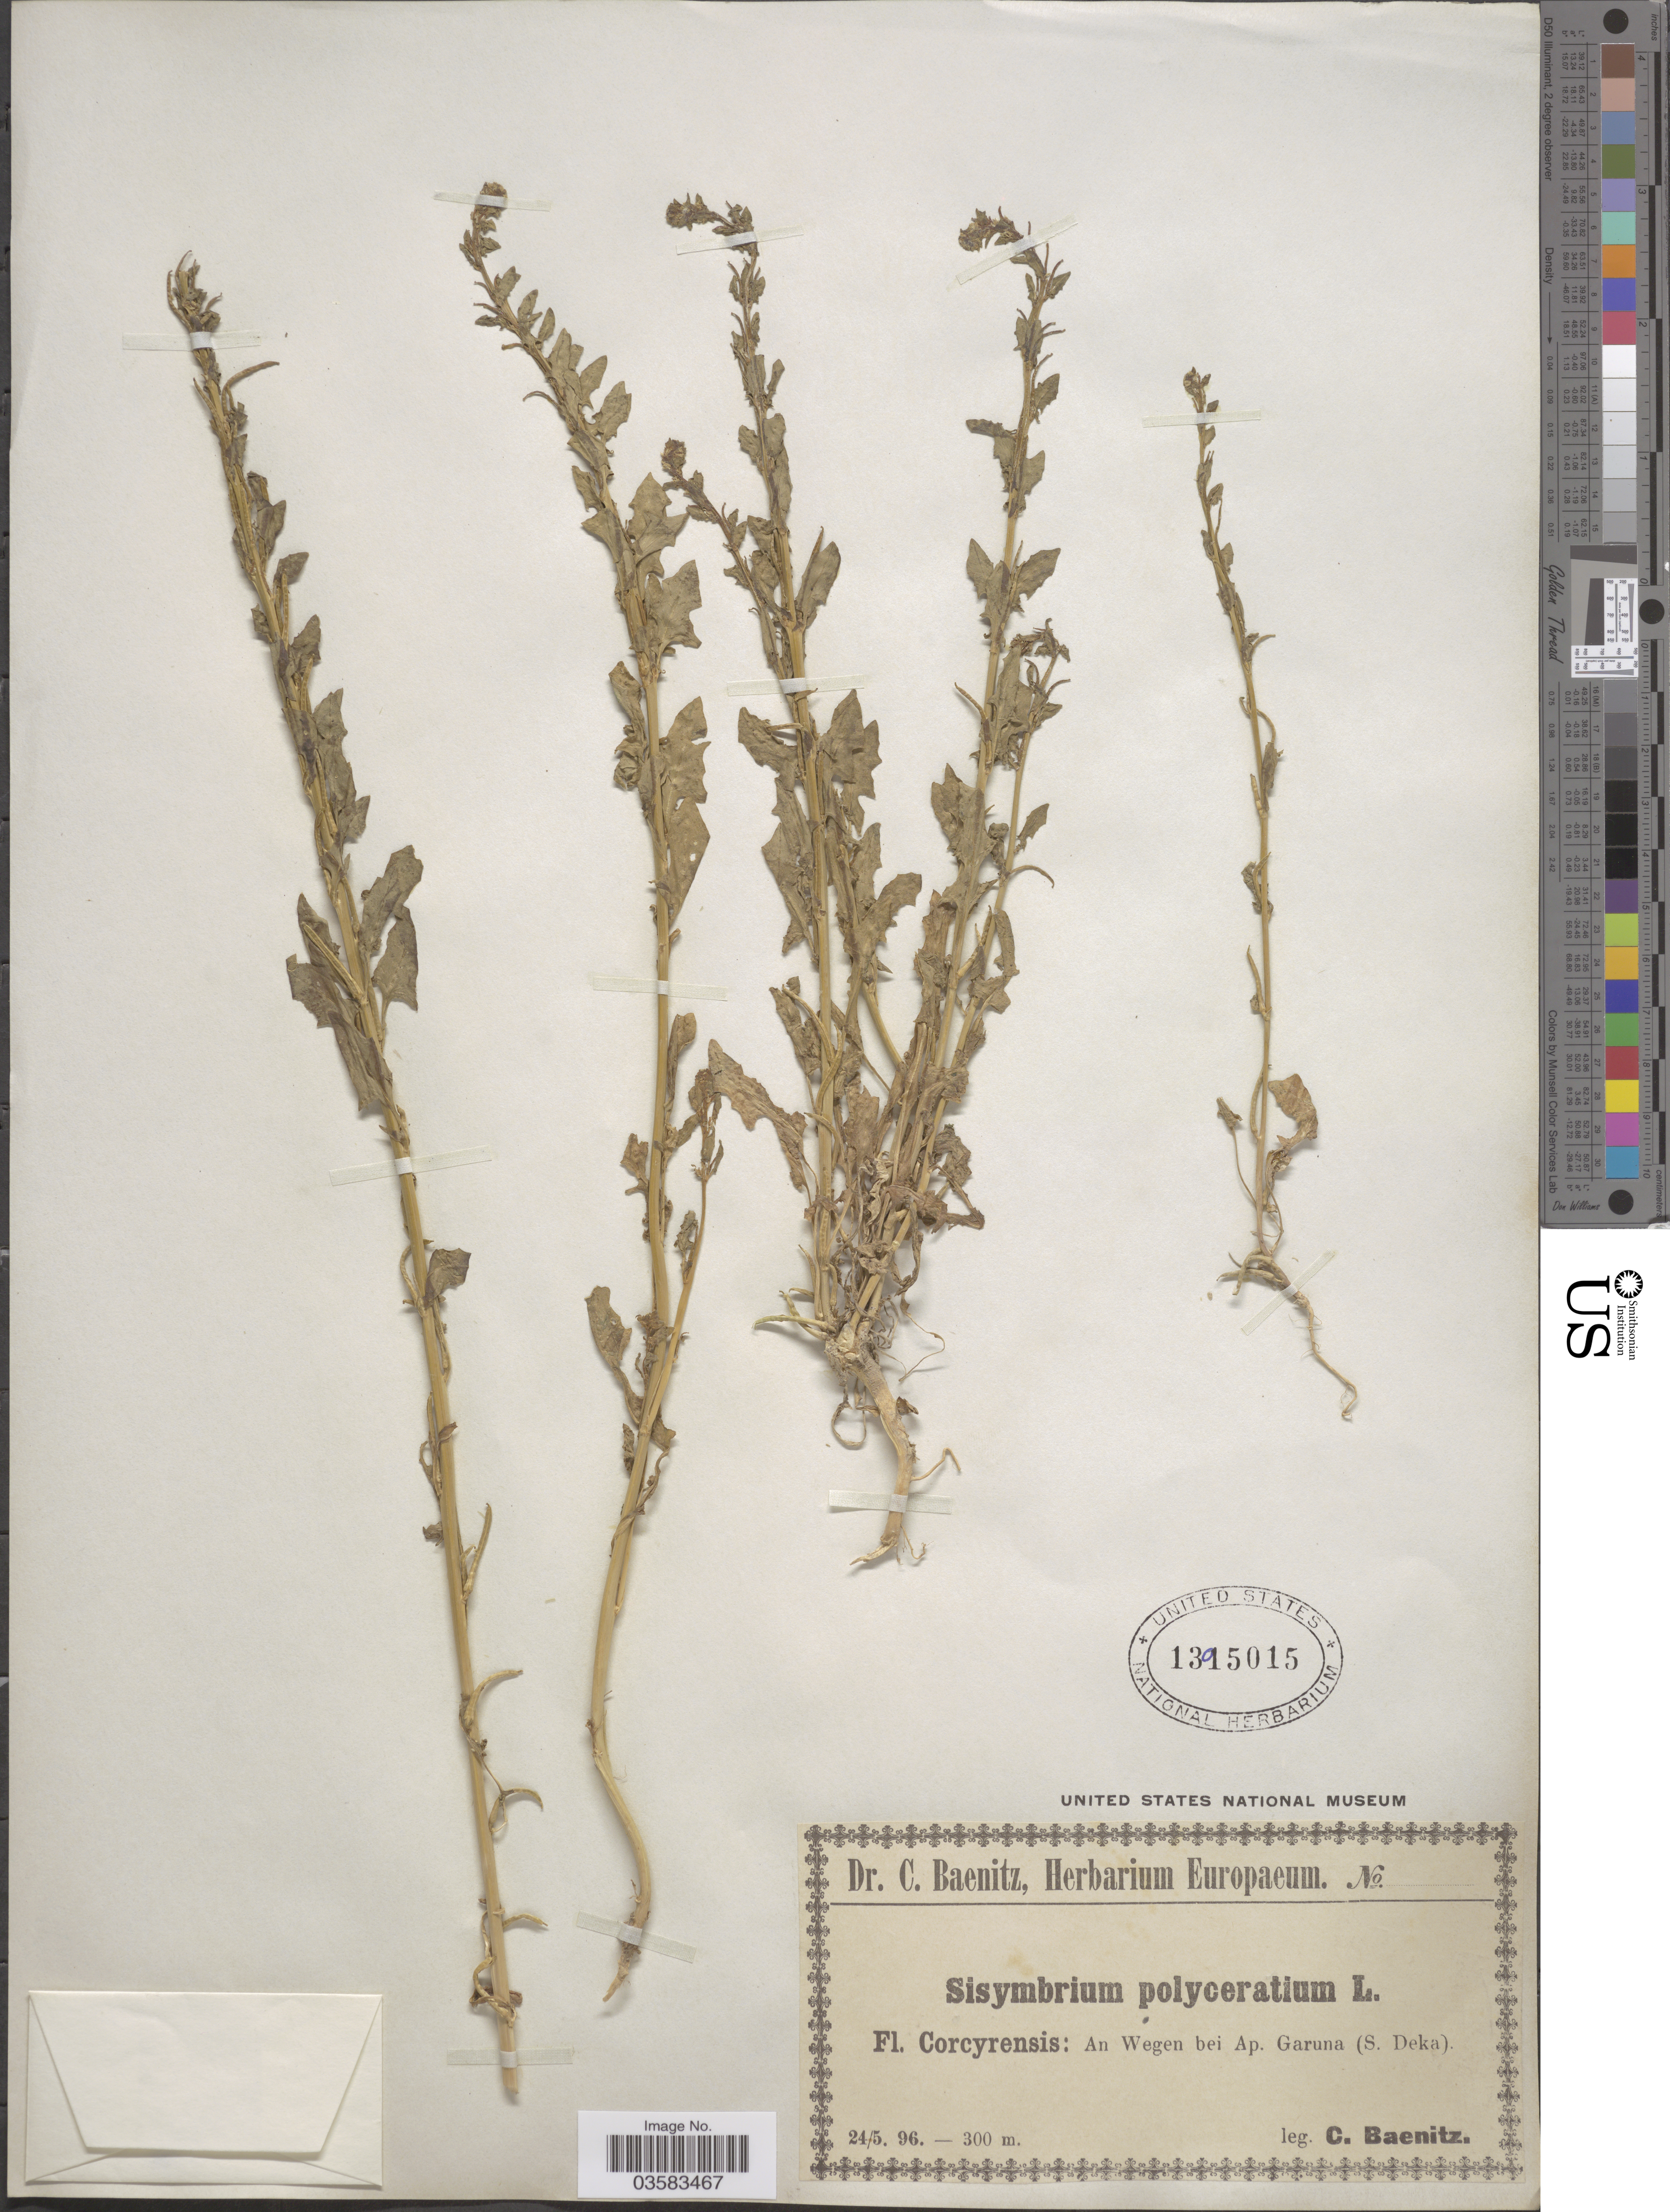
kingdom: Plantae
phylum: Tracheophyta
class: Magnoliopsida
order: Brassicales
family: Brassicaceae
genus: Sisymbrium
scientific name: Sisymbrium polyceratium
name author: L.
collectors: C. G. Baenitz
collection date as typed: Transcribed d/m/y: 24/5/96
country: Greece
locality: Corcyrensis: An Wegen bei Ap. Garuma (S. Deka).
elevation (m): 300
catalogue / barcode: US 1315015